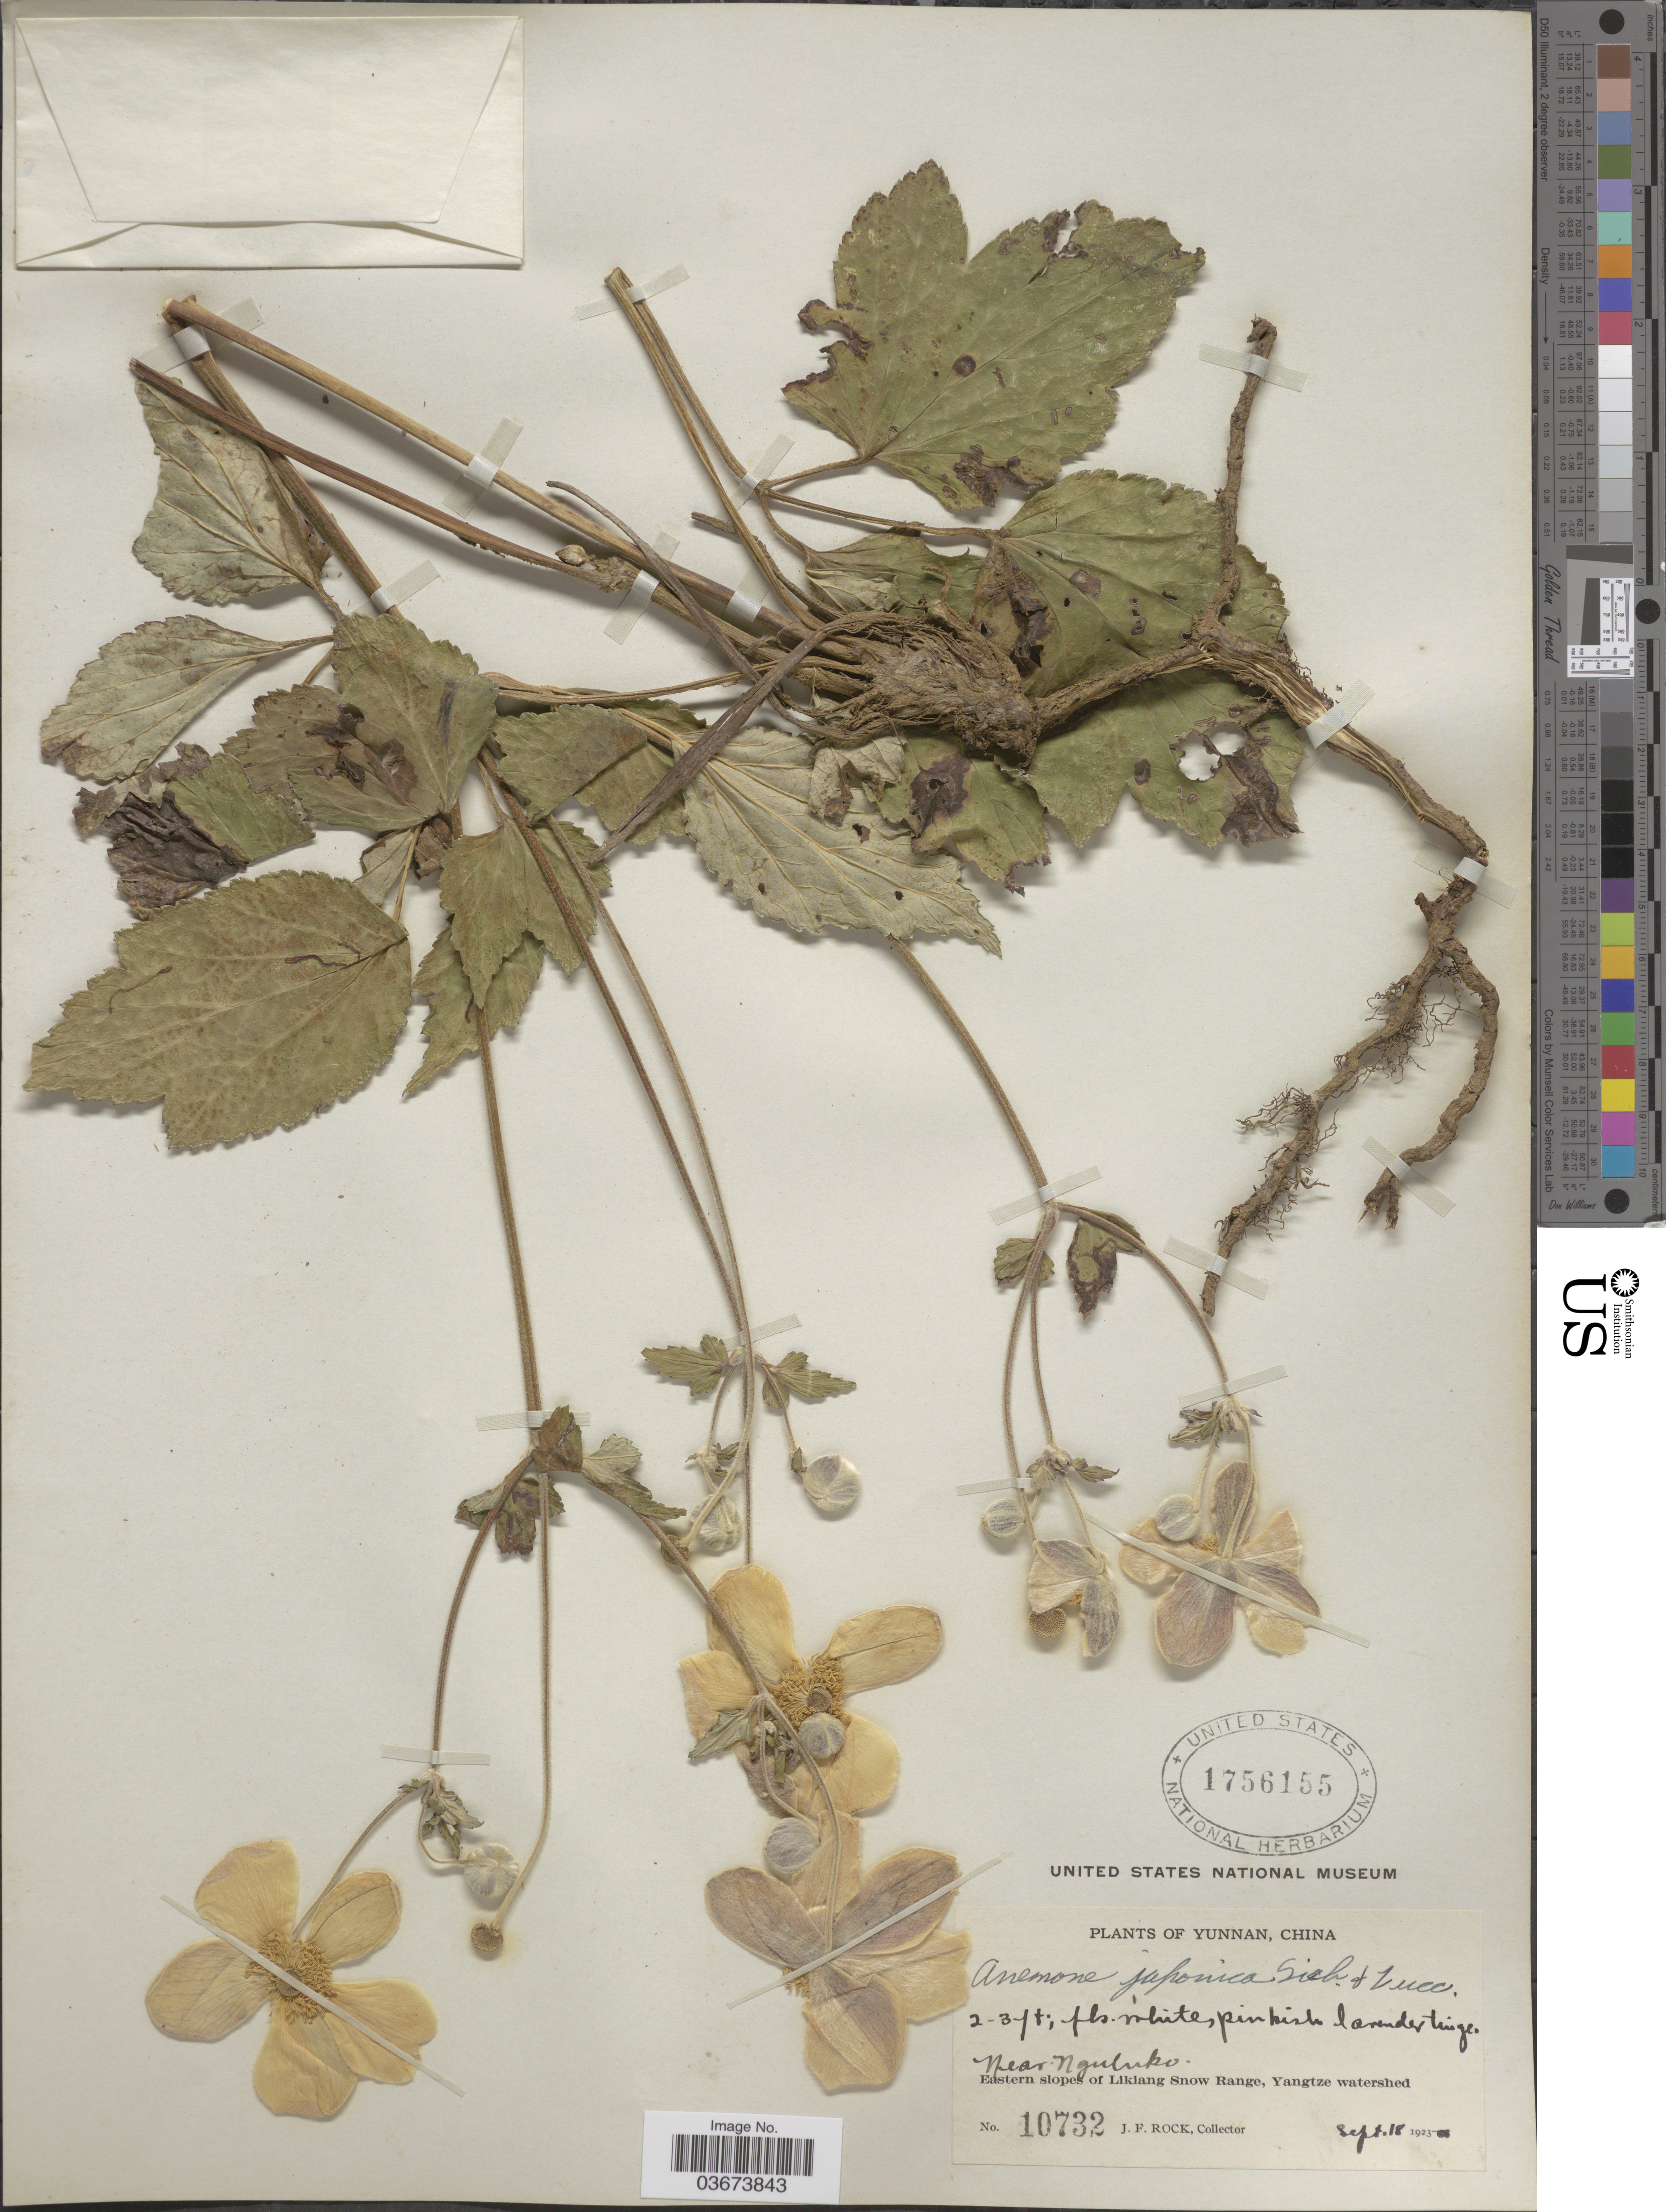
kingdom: Plantae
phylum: Tracheophyta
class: Magnoliopsida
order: Ranunculales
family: Ranunculaceae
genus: Anemone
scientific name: Anemone japonica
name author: Houtt.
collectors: J. Rock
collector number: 10732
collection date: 1923-09-18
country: China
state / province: Yunnan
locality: Near Nguluko. Eastern slopes of Likiang Snow Range, Yangtze watershed.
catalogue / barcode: US 1756155